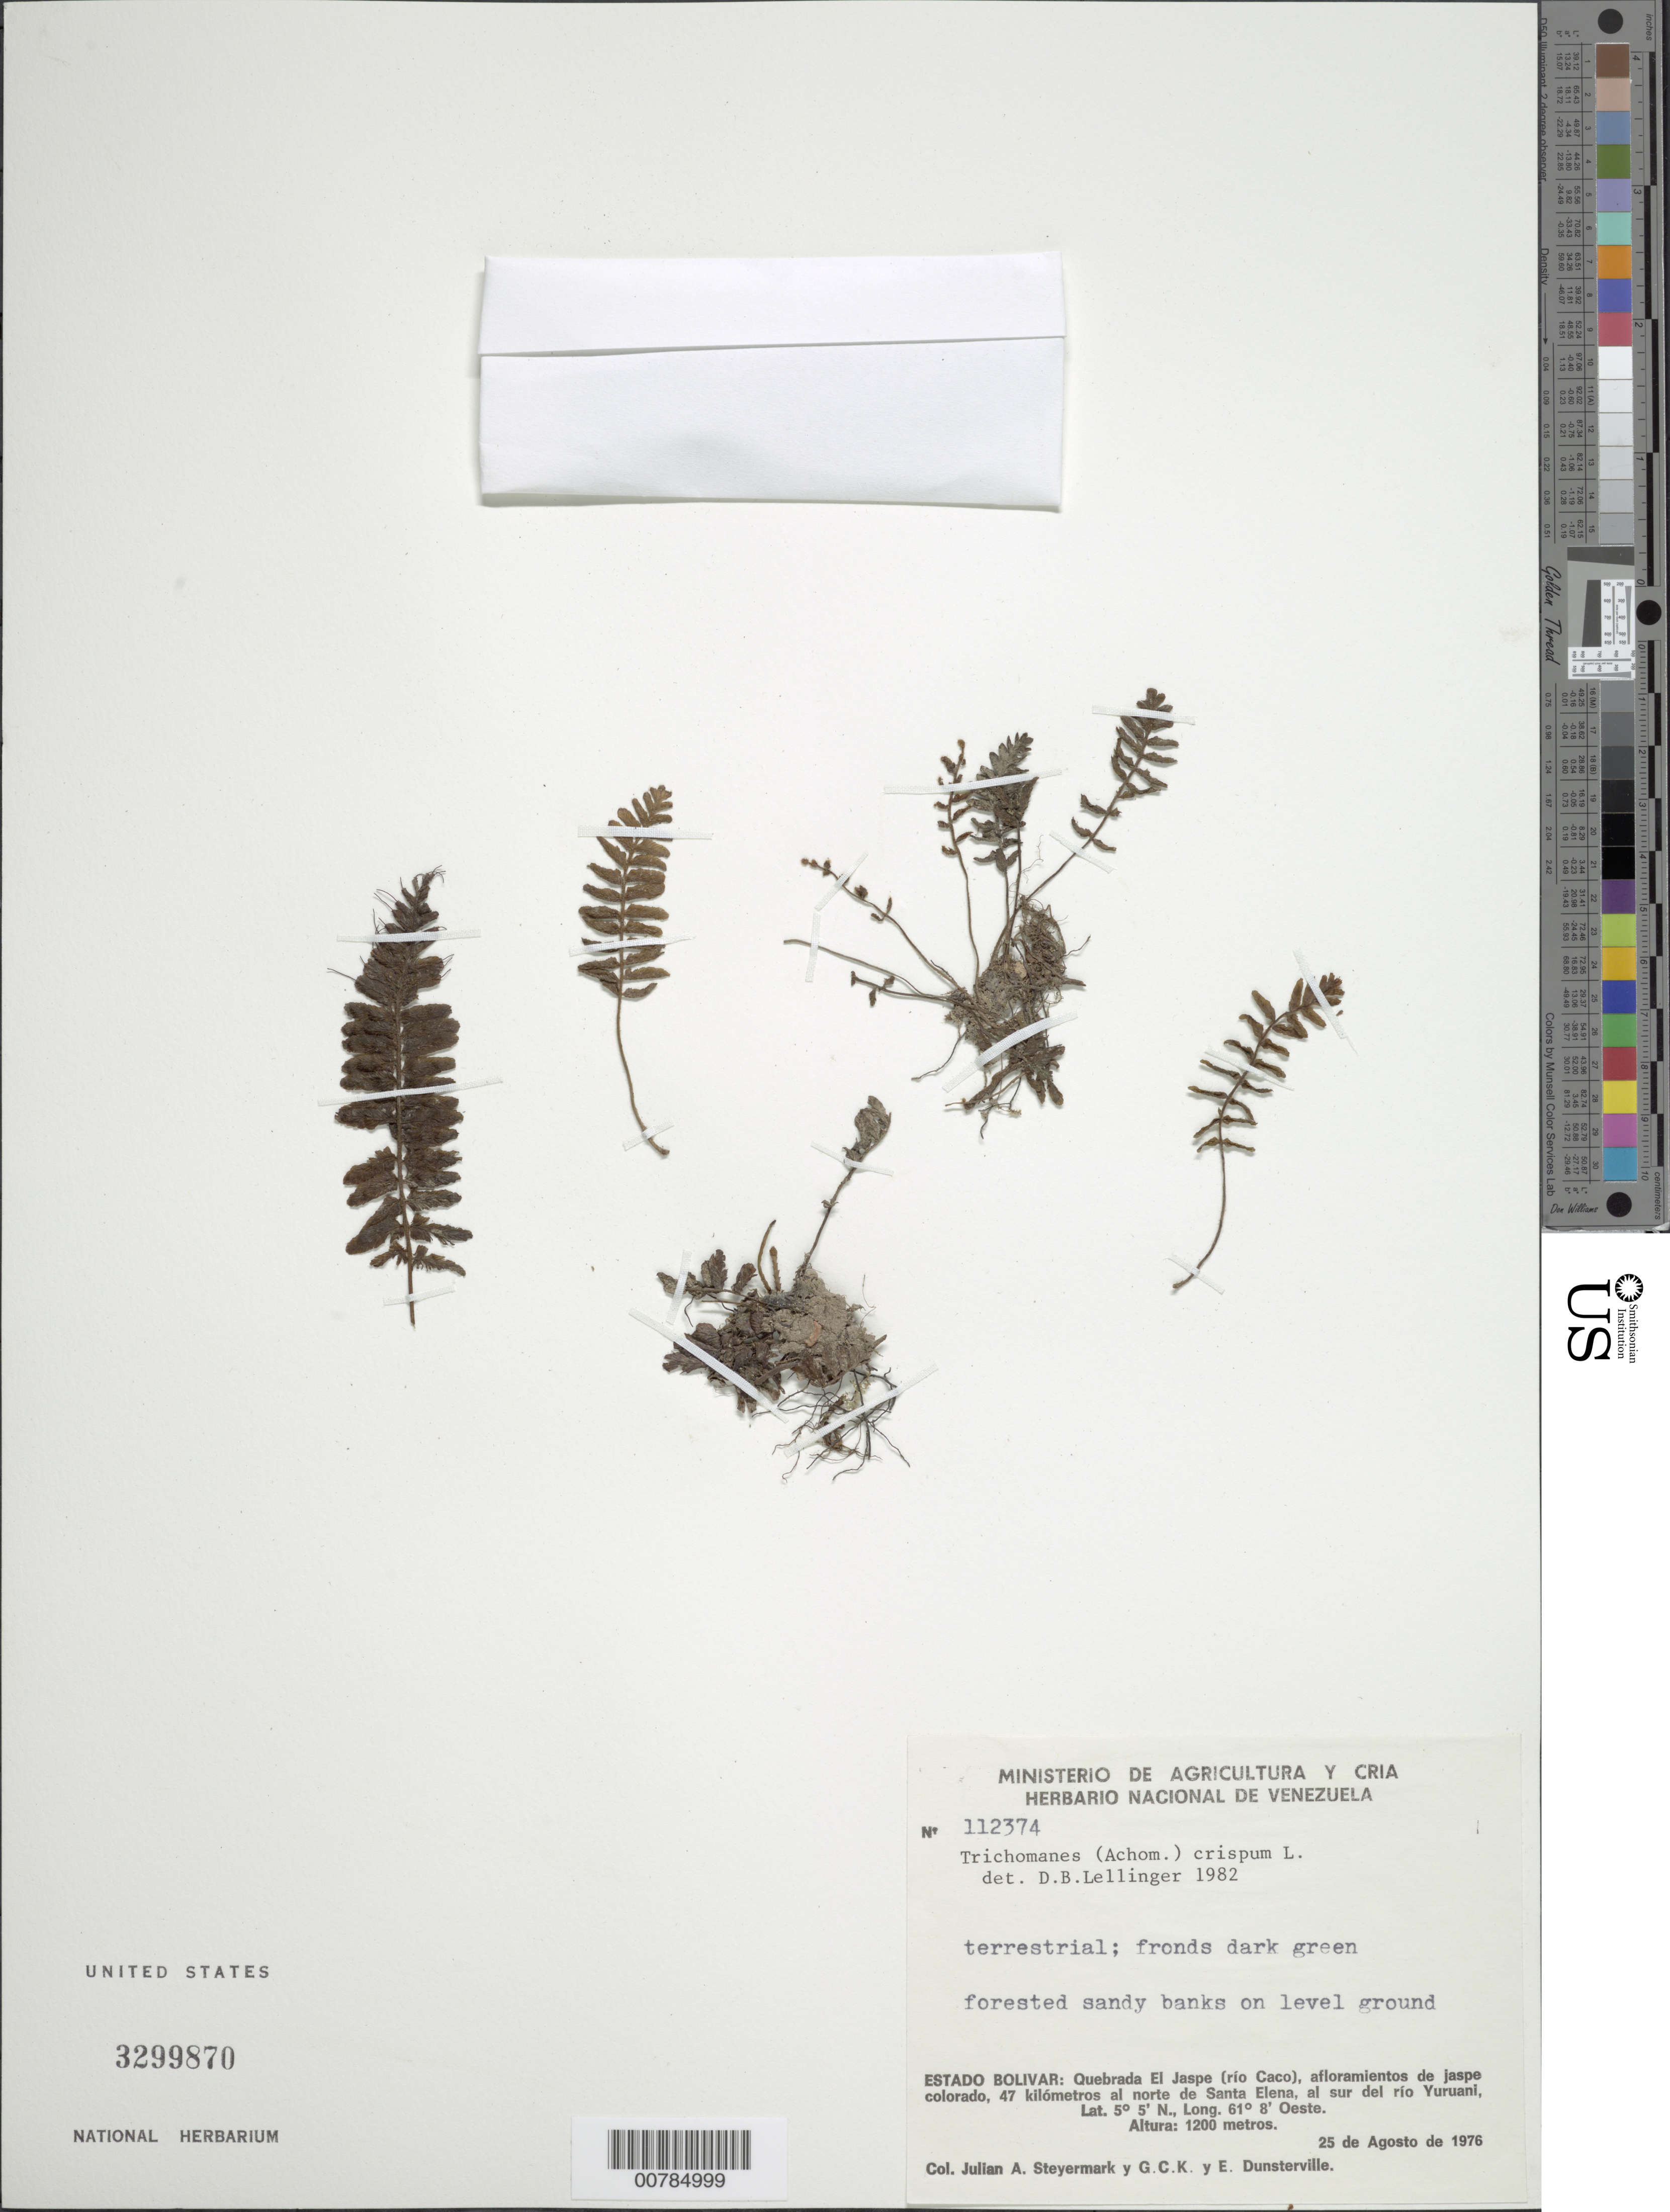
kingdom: Plantae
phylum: Tracheophyta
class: Polypodiopsida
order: Hymenophyllales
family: Hymenophyllaceae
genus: Trichomanes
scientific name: Trichomanes crispum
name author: L.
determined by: Lellinger, David B., (BOT), Smithsonian Institution - National Museum of Natural History (UNITED STATES)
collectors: J. Steyermark, G. C. K. Dunsterville & E. Dunsterville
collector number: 112374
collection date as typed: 25-Aug-76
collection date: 1976-08-25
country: Venezuela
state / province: Bolívar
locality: Quebrada El Jaspe (río Caco), 47 km N of Santa Elena, S of río Yuruani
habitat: Forested sandy banks on level ground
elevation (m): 1200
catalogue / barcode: US 3299870